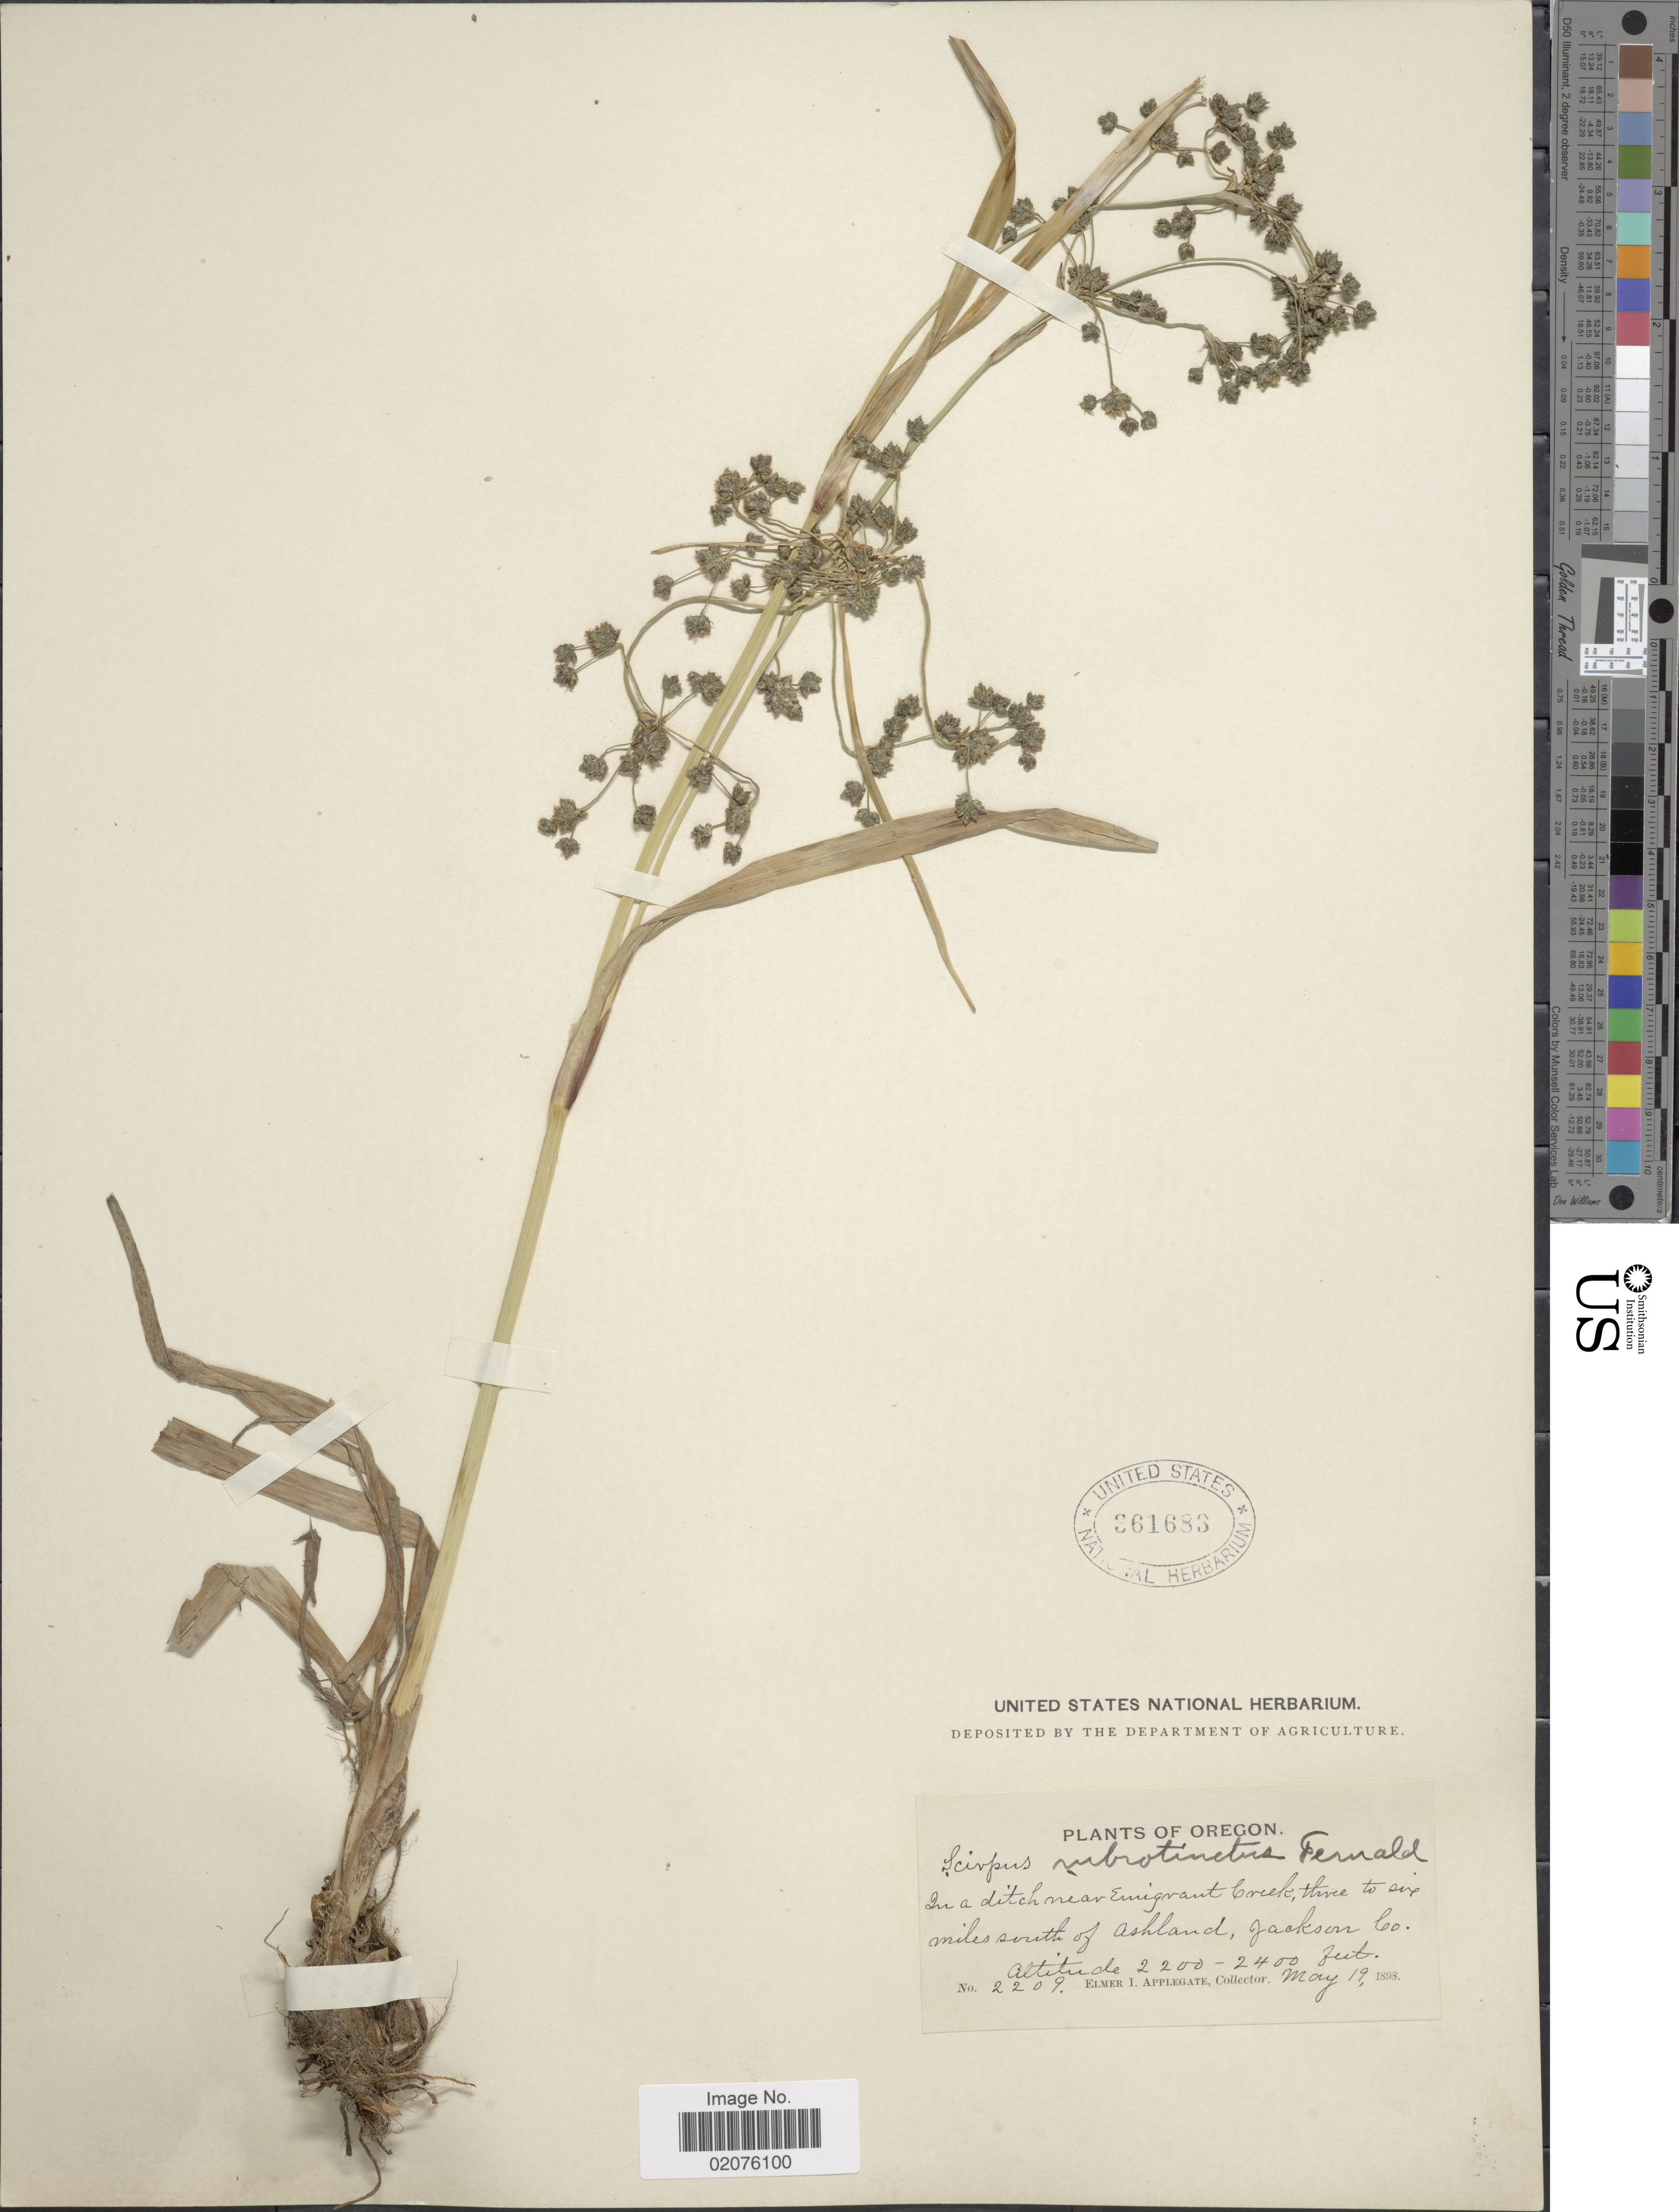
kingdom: Plantae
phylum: Tracheophyta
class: Liliopsida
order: Poales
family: Cyperaceae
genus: Scirpus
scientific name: Scirpus microcarpus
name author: J. Presl & C. Presl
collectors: E. I. Applegate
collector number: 2209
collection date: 1893-05-19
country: United States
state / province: Oregon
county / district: Jackson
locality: Near Emigrant Creek, three to five miles south of Ashland, Jackson Co.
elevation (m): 671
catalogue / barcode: US 361683